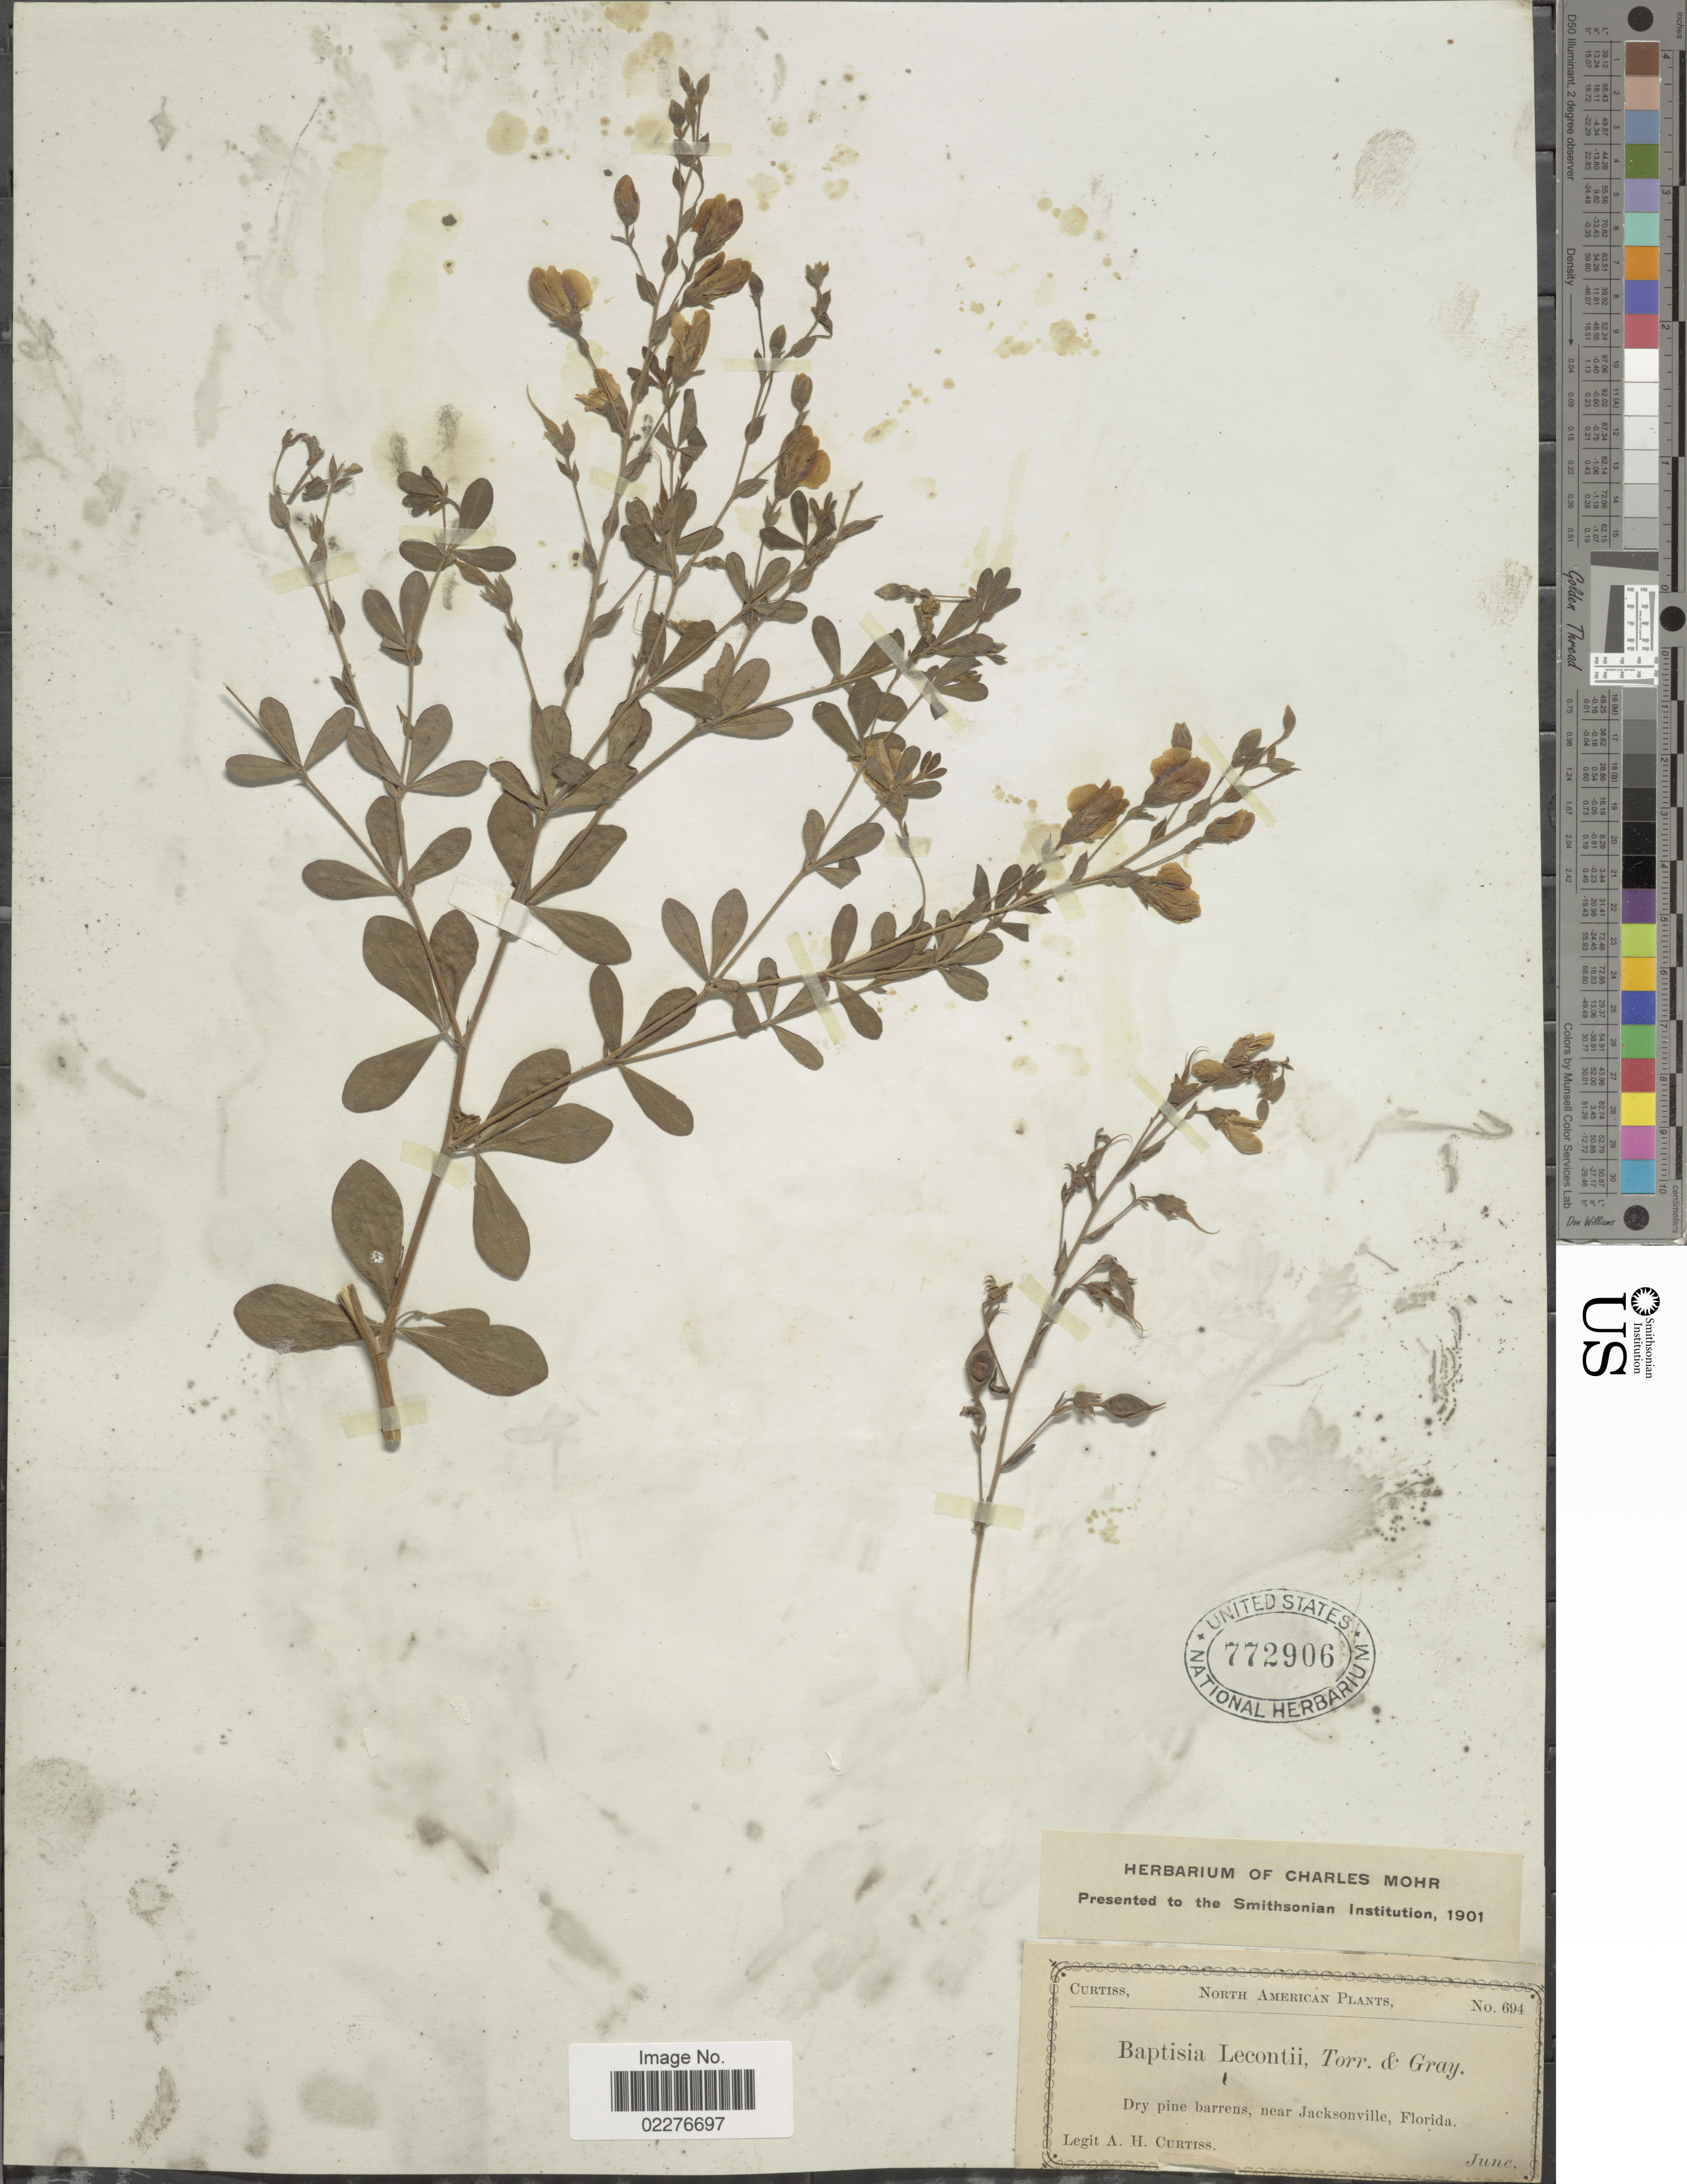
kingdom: Plantae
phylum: Tracheophyta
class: Magnoliopsida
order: Fabales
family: Fabaceae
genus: Baptisia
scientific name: Baptisia lecontei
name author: Torr. & A. Gray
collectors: A. H. Curtiss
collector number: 694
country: United States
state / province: Florida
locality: Dry pine barrens, near Jacksonville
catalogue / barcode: US 772906